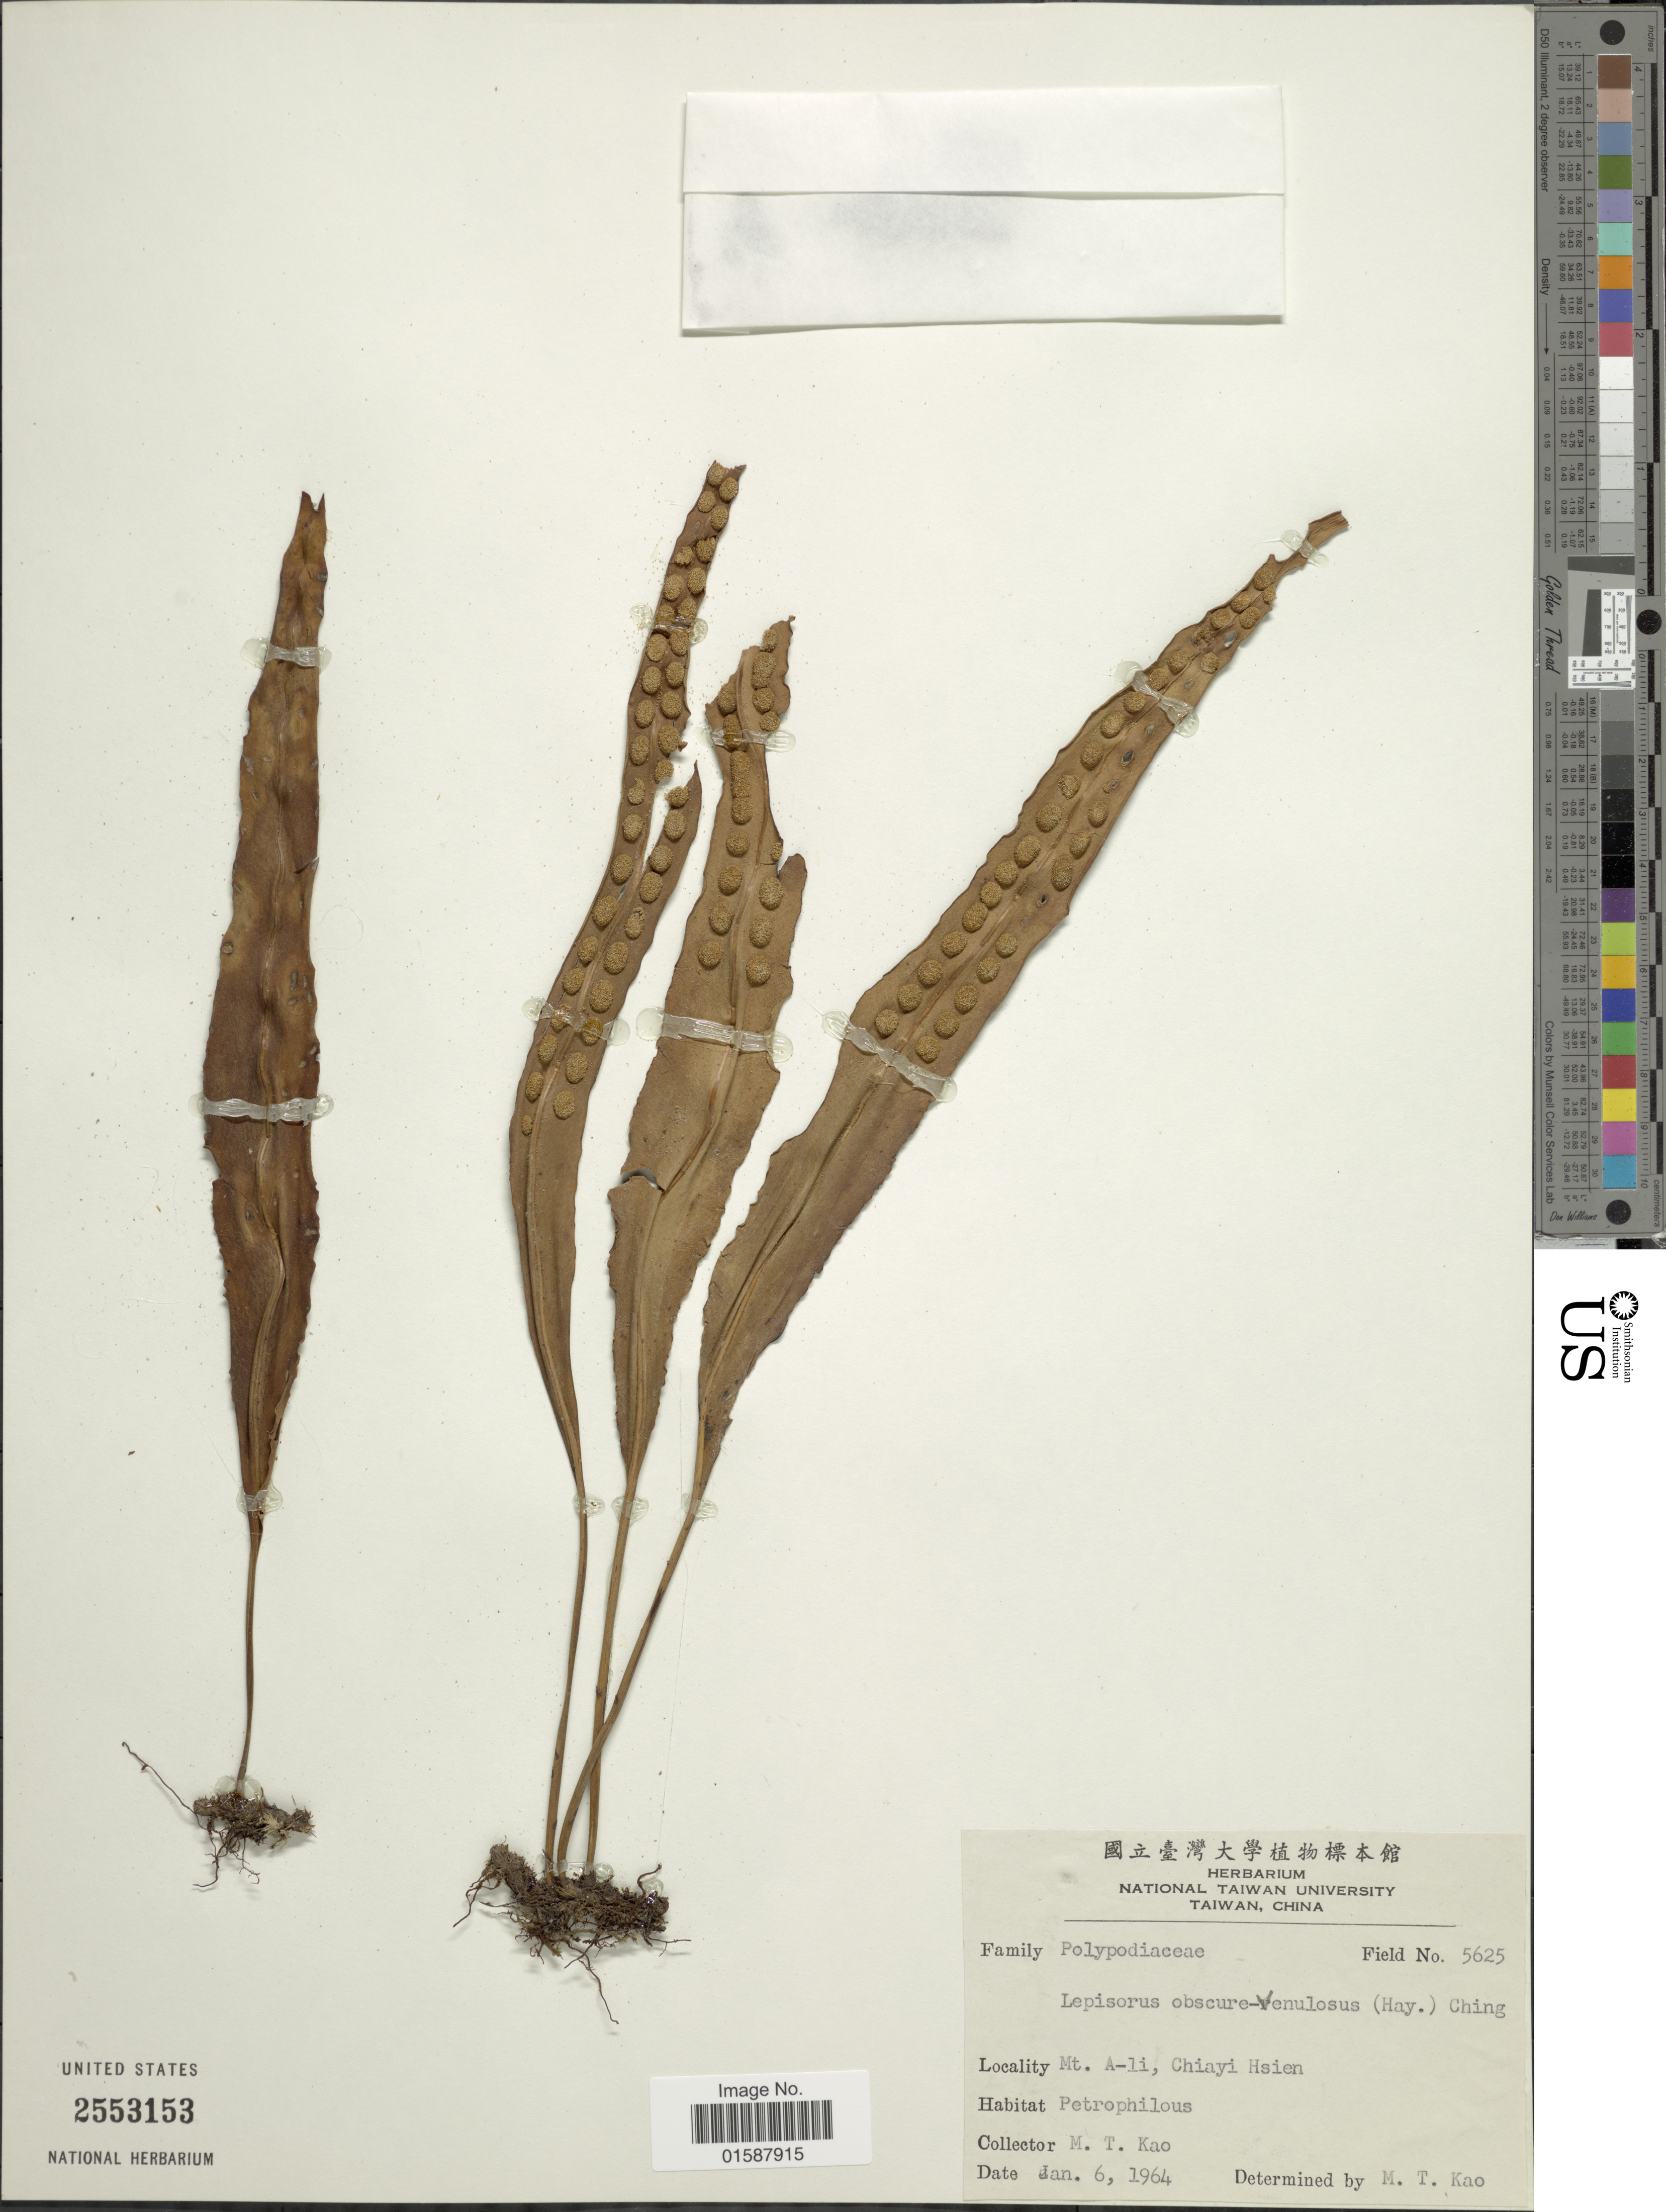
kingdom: Plantae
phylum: Tracheophyta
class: Polypodiopsida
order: Polypodiales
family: Polypodiaceae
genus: Lepisorus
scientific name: Lepisorus obscurevenulosus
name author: (Hayata) Ching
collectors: M. T. Kao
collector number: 5625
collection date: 1964-01-06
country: Taiwan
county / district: Chiayi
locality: Mt. A-li, Chiayi Hsien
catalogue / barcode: US 2553153